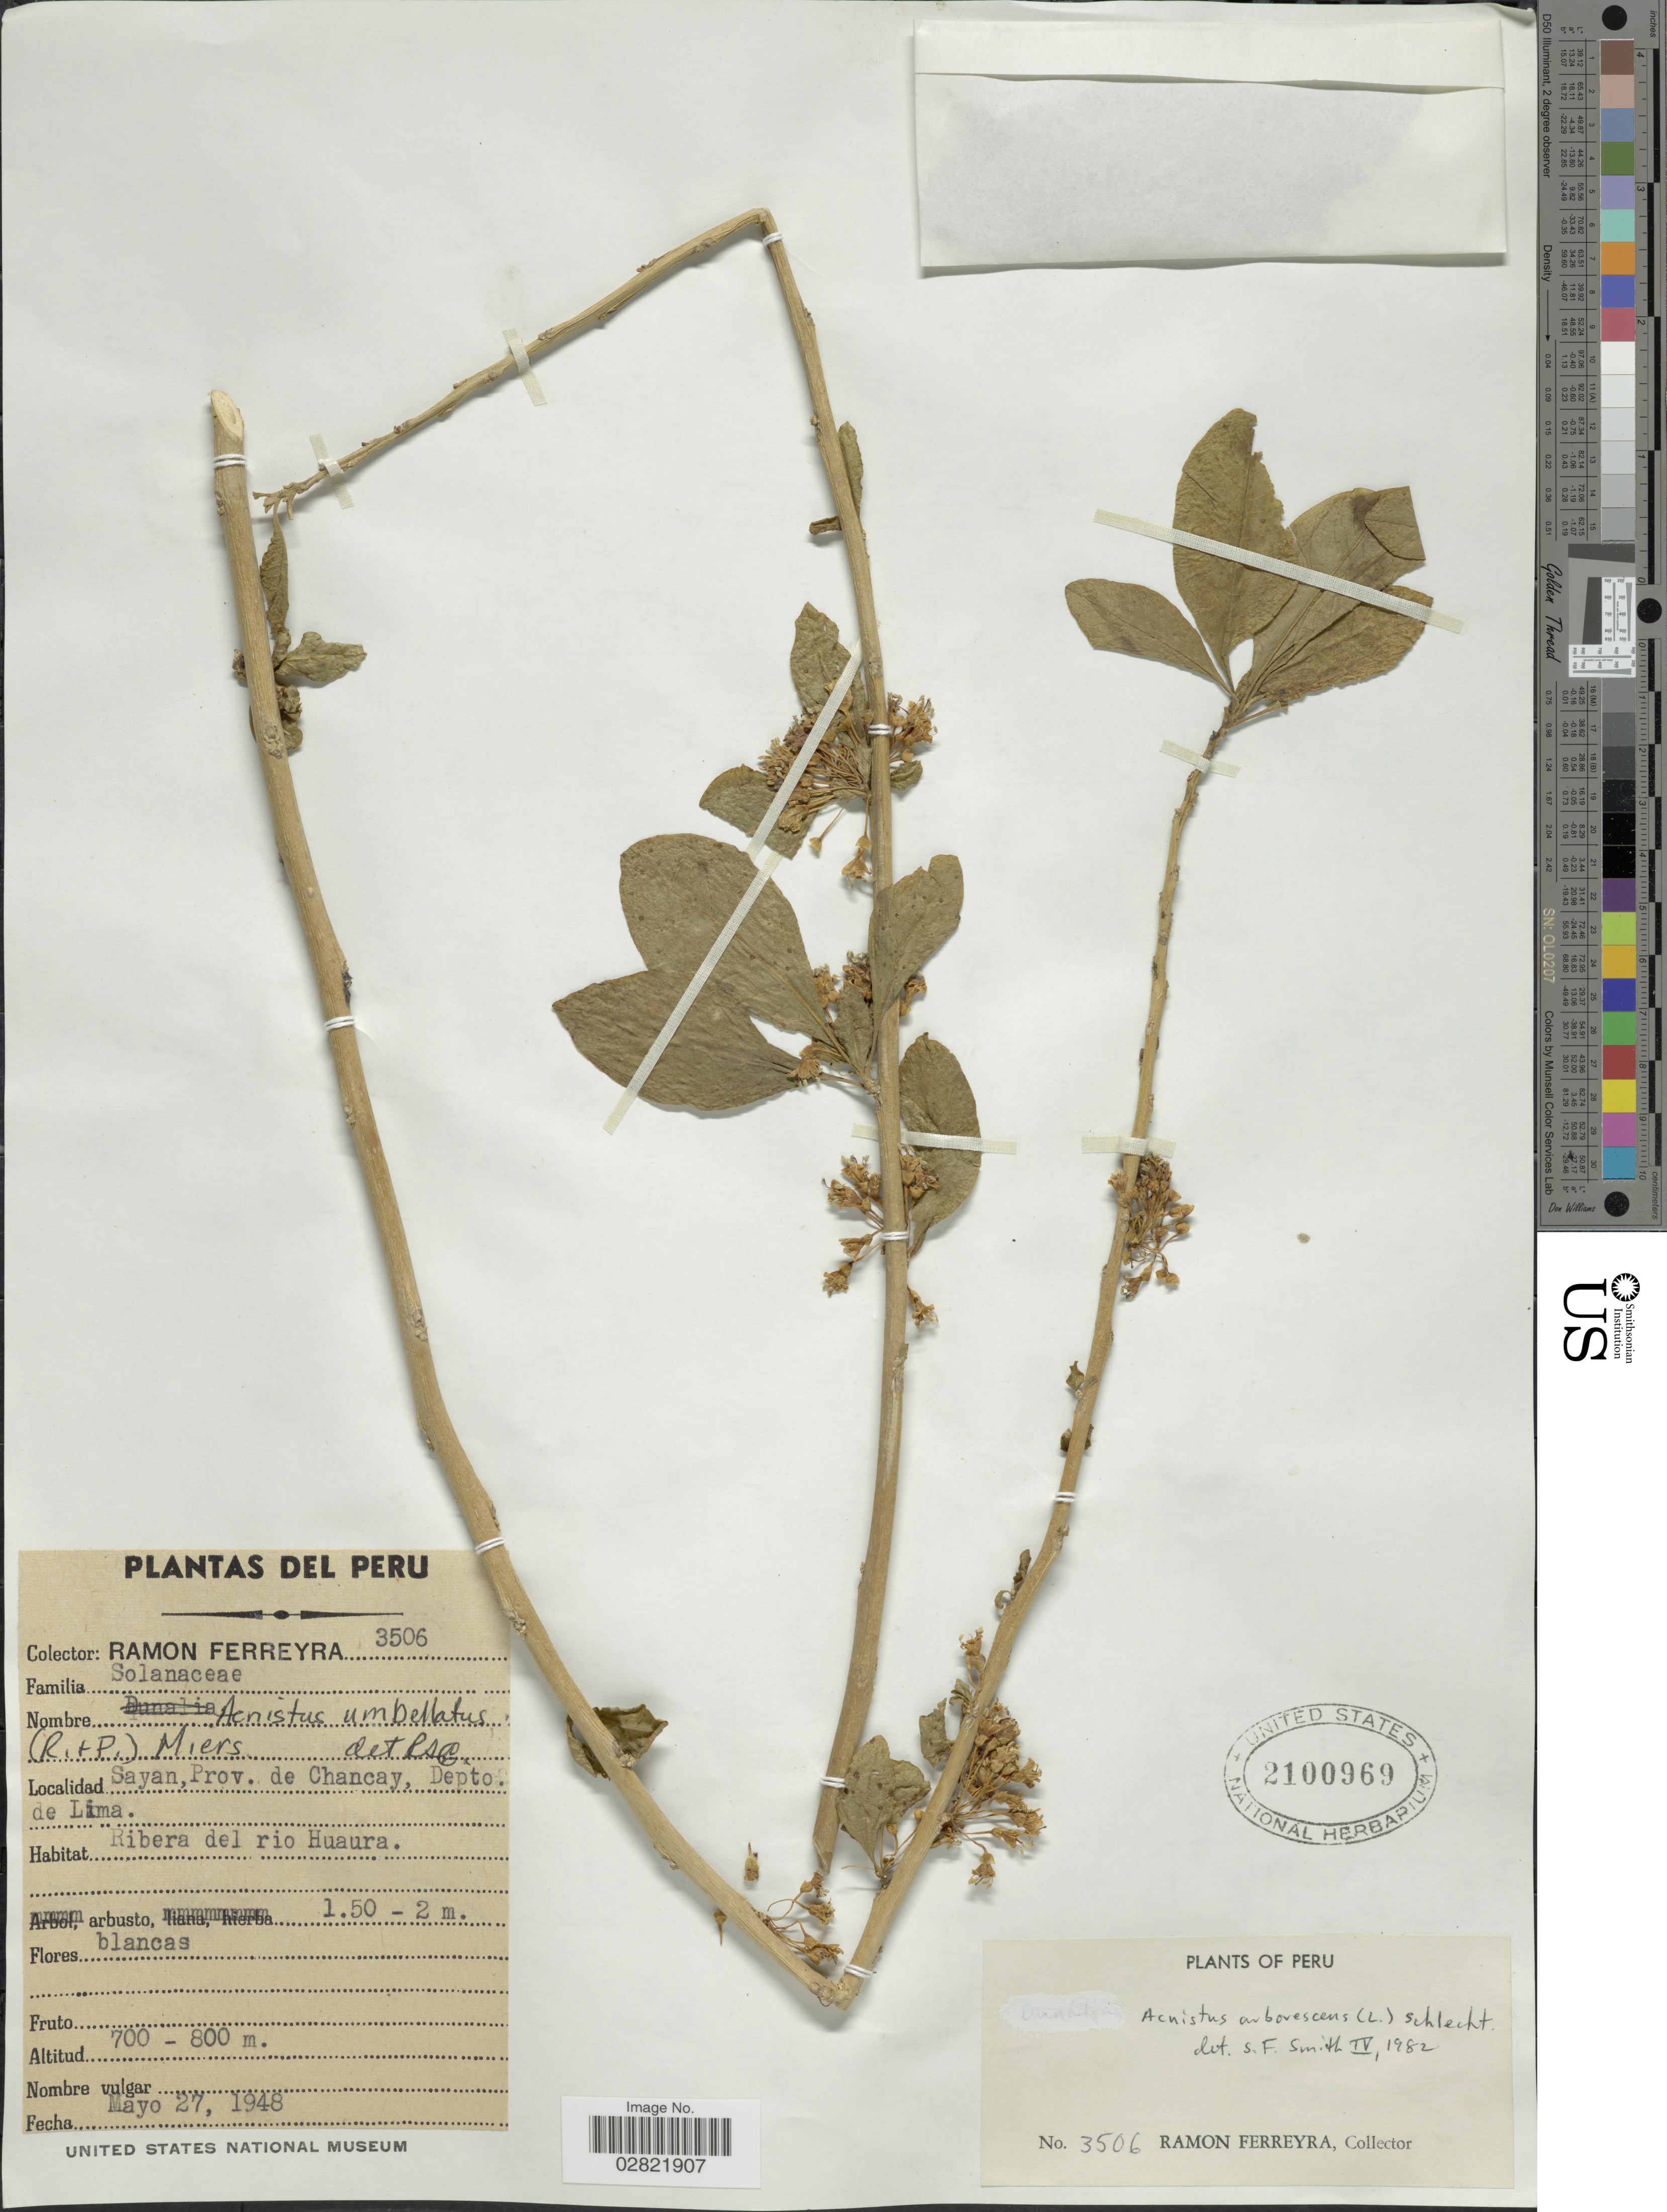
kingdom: Plantae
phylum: Tracheophyta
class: Magnoliopsida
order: Solanales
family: Solanaceae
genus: Acnistus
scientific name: Acnistus arborescens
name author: (L.) Schltdl.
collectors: R. A. Ferreyra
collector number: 3506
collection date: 1948-05-27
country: Peru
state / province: Lima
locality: Sayan, Prov. de Chancay, Depto. de Lima, Ribera del rio Huaura.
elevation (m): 700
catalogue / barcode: US 2100969